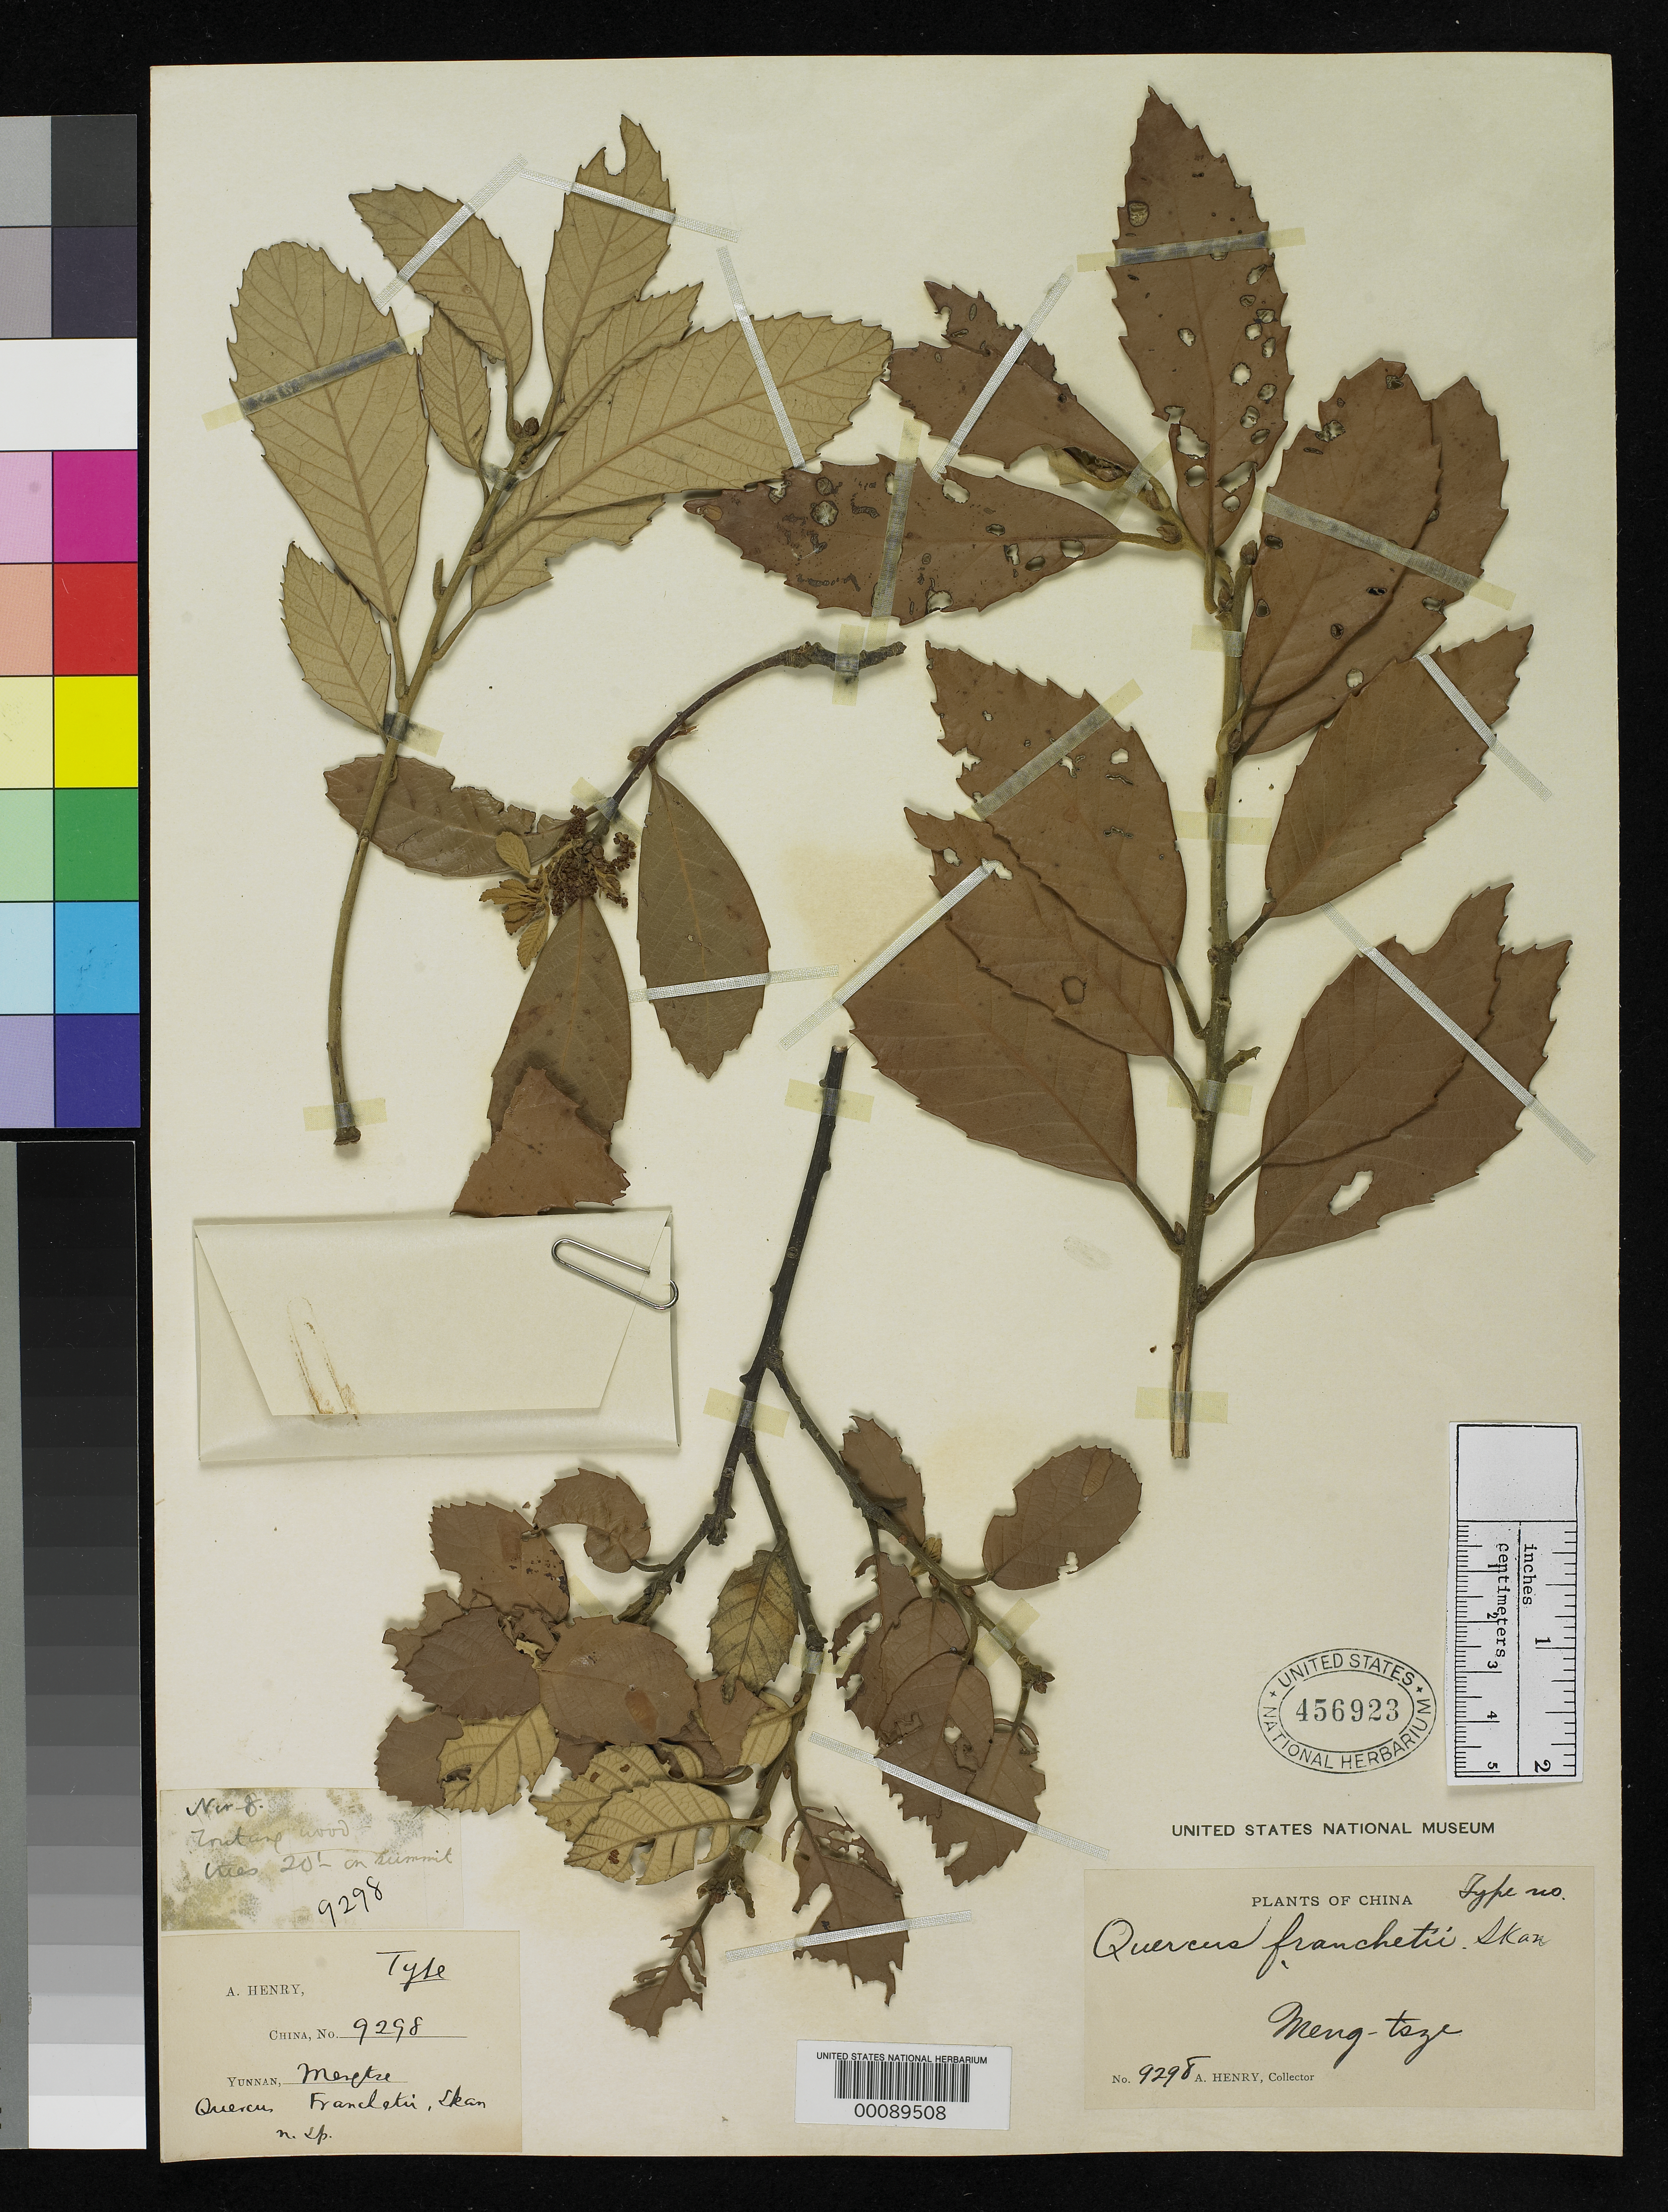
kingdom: Plantae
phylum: Tracheophyta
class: Magnoliopsida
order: Fagales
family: Fagaceae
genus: Quercus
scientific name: Quercus franchetii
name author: Skan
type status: Isosyntype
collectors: A. Henry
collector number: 9298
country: China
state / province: Yunnan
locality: Mengtze [Meng-tsze]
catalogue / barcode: US 456923